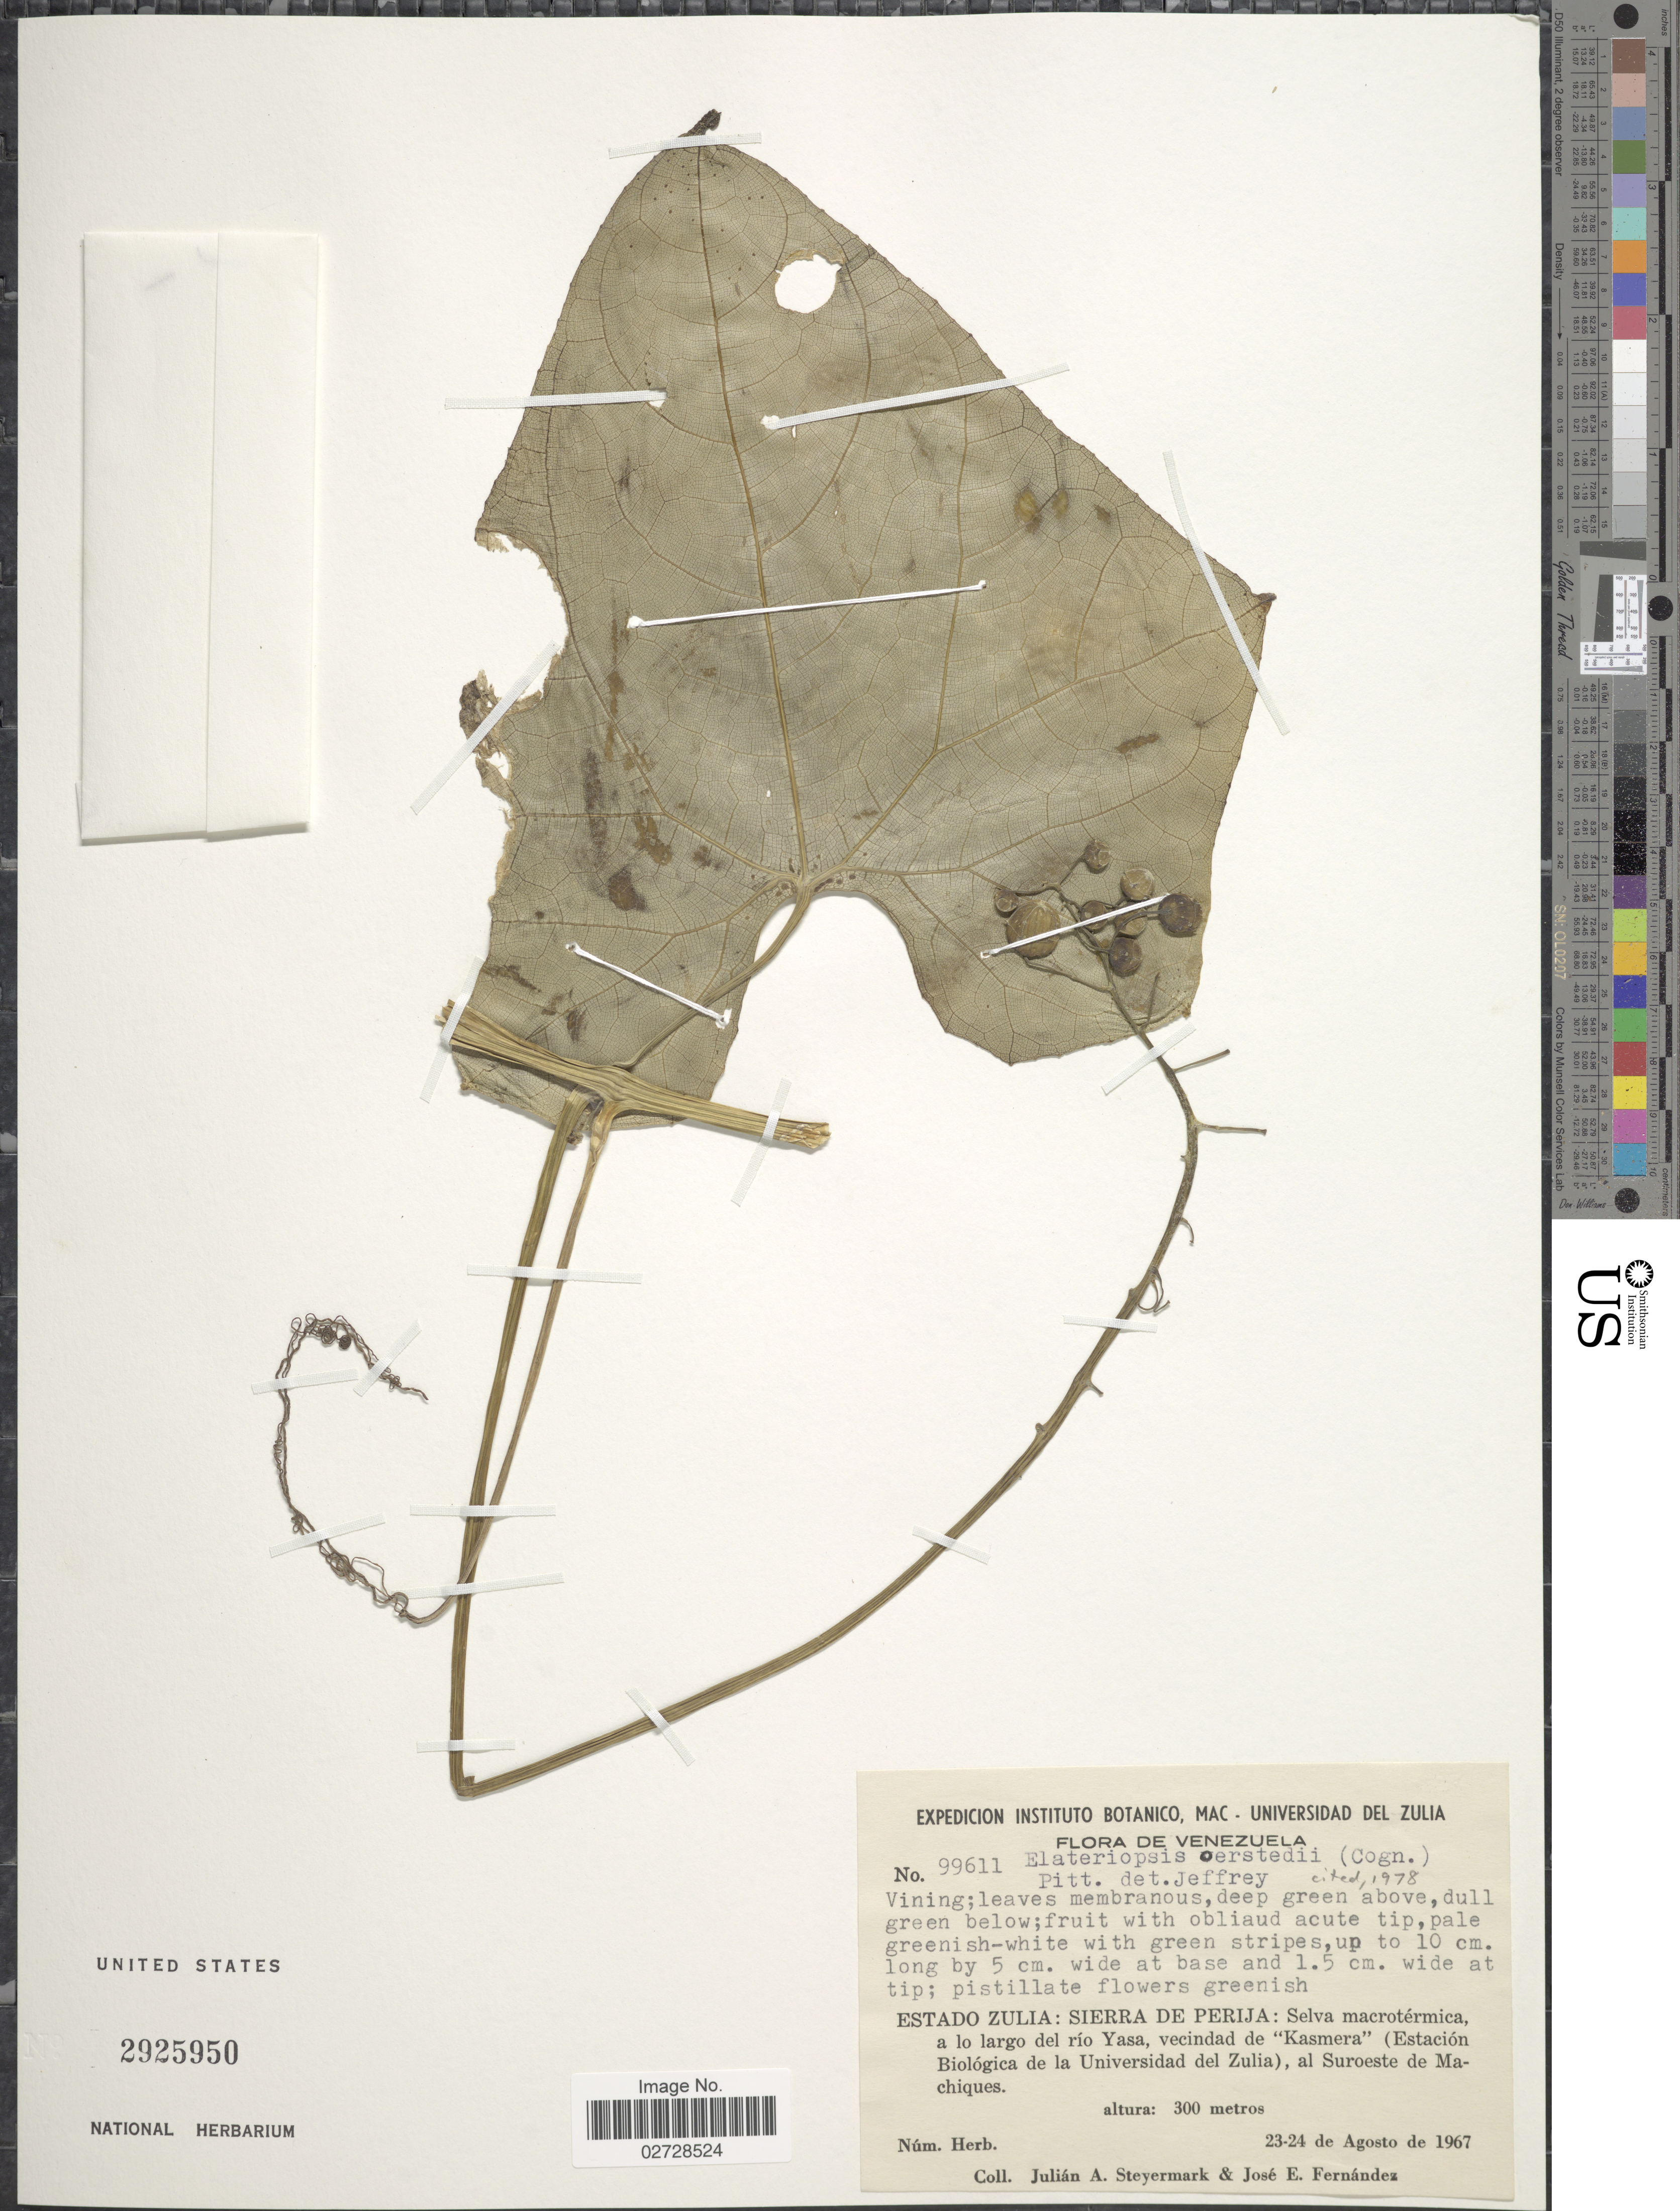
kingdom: Plantae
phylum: Tracheophyta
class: Magnoliopsida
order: Cucurbitales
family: Cucurbitaceae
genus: Hanburia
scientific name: Hanburia oerstedii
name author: (Cogn.) H. Schaef. & S.S. Renner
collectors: J. Steyermark & J. Fernández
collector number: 99611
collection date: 1967-08-23/1967-08-24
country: Venezuela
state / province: Zulia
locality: Sierra de Perija: selva macrotermica, a lo largo del rio Yasa, vecindad de "Kasmera"(Estacion Biologica de la Universidad del Zulia), al suroeste de Machiques.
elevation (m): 300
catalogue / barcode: US 2925950